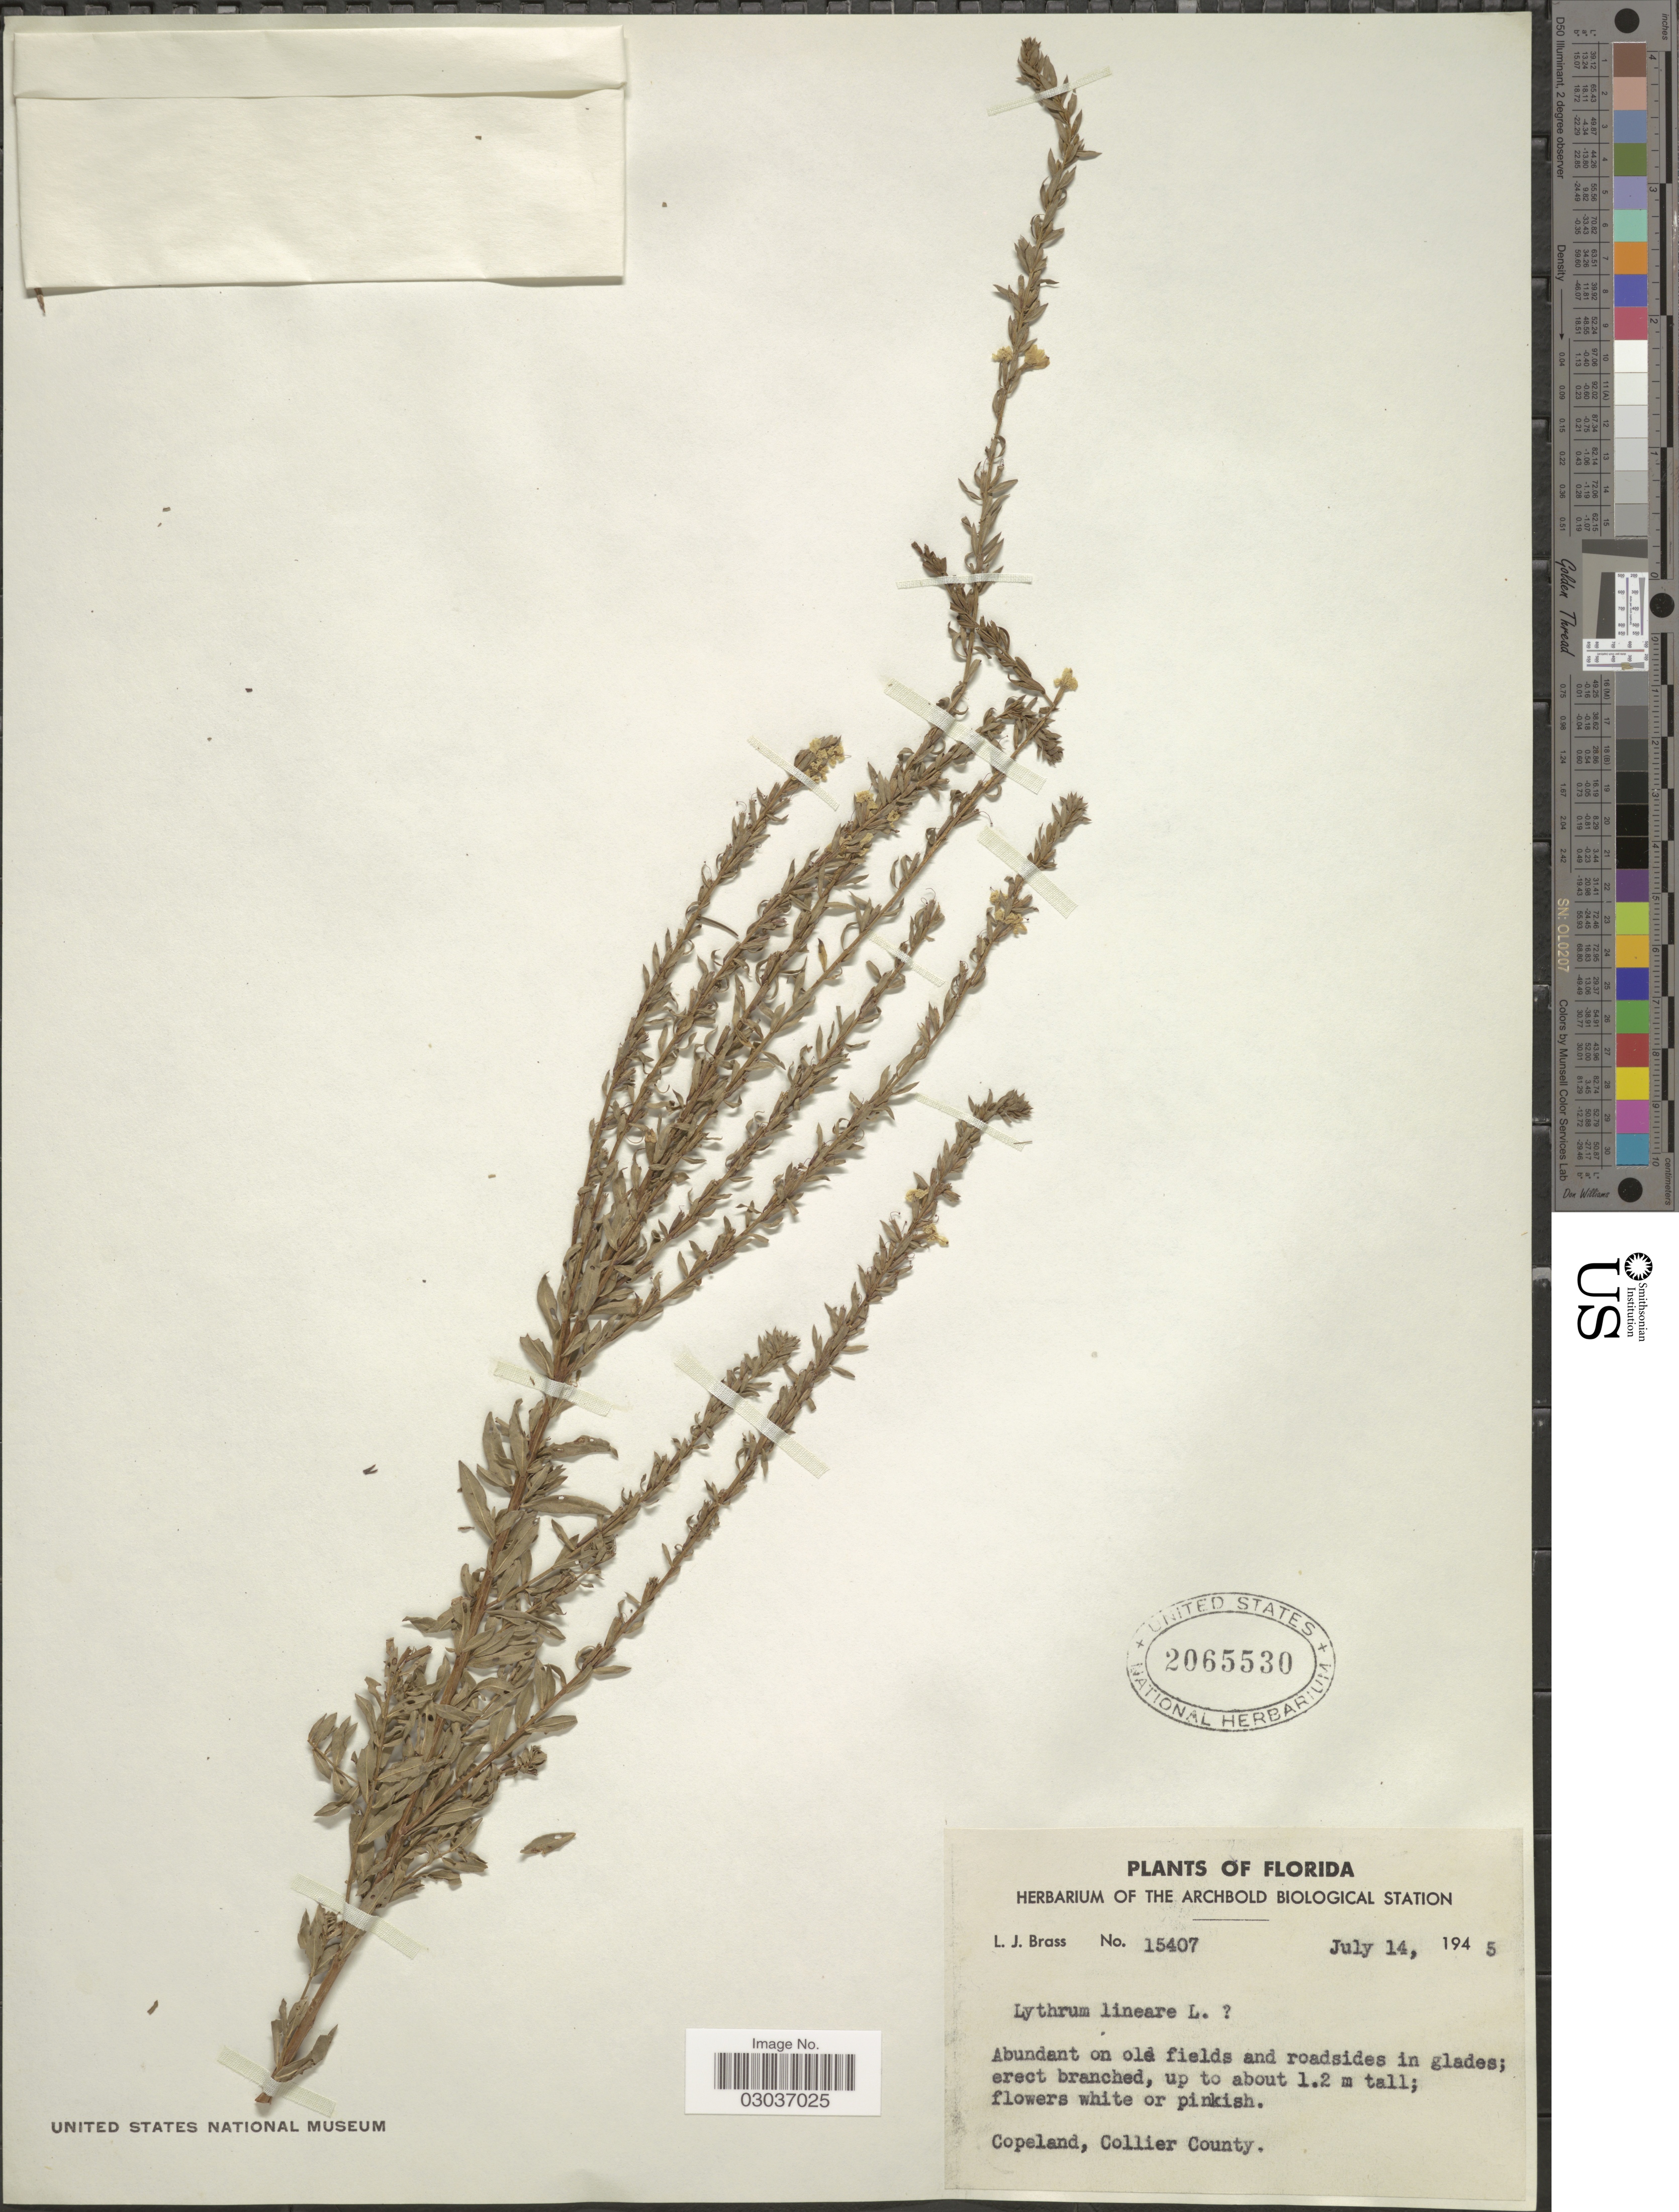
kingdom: Plantae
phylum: Tracheophyta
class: Magnoliopsida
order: Myrtales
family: Lythraceae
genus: Lythrum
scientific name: Lythrum lineare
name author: L.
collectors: L. J. Brass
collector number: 15407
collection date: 1945-07-14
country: United States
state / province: Florida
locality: Copeland, Collier County.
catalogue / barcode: US 2065530